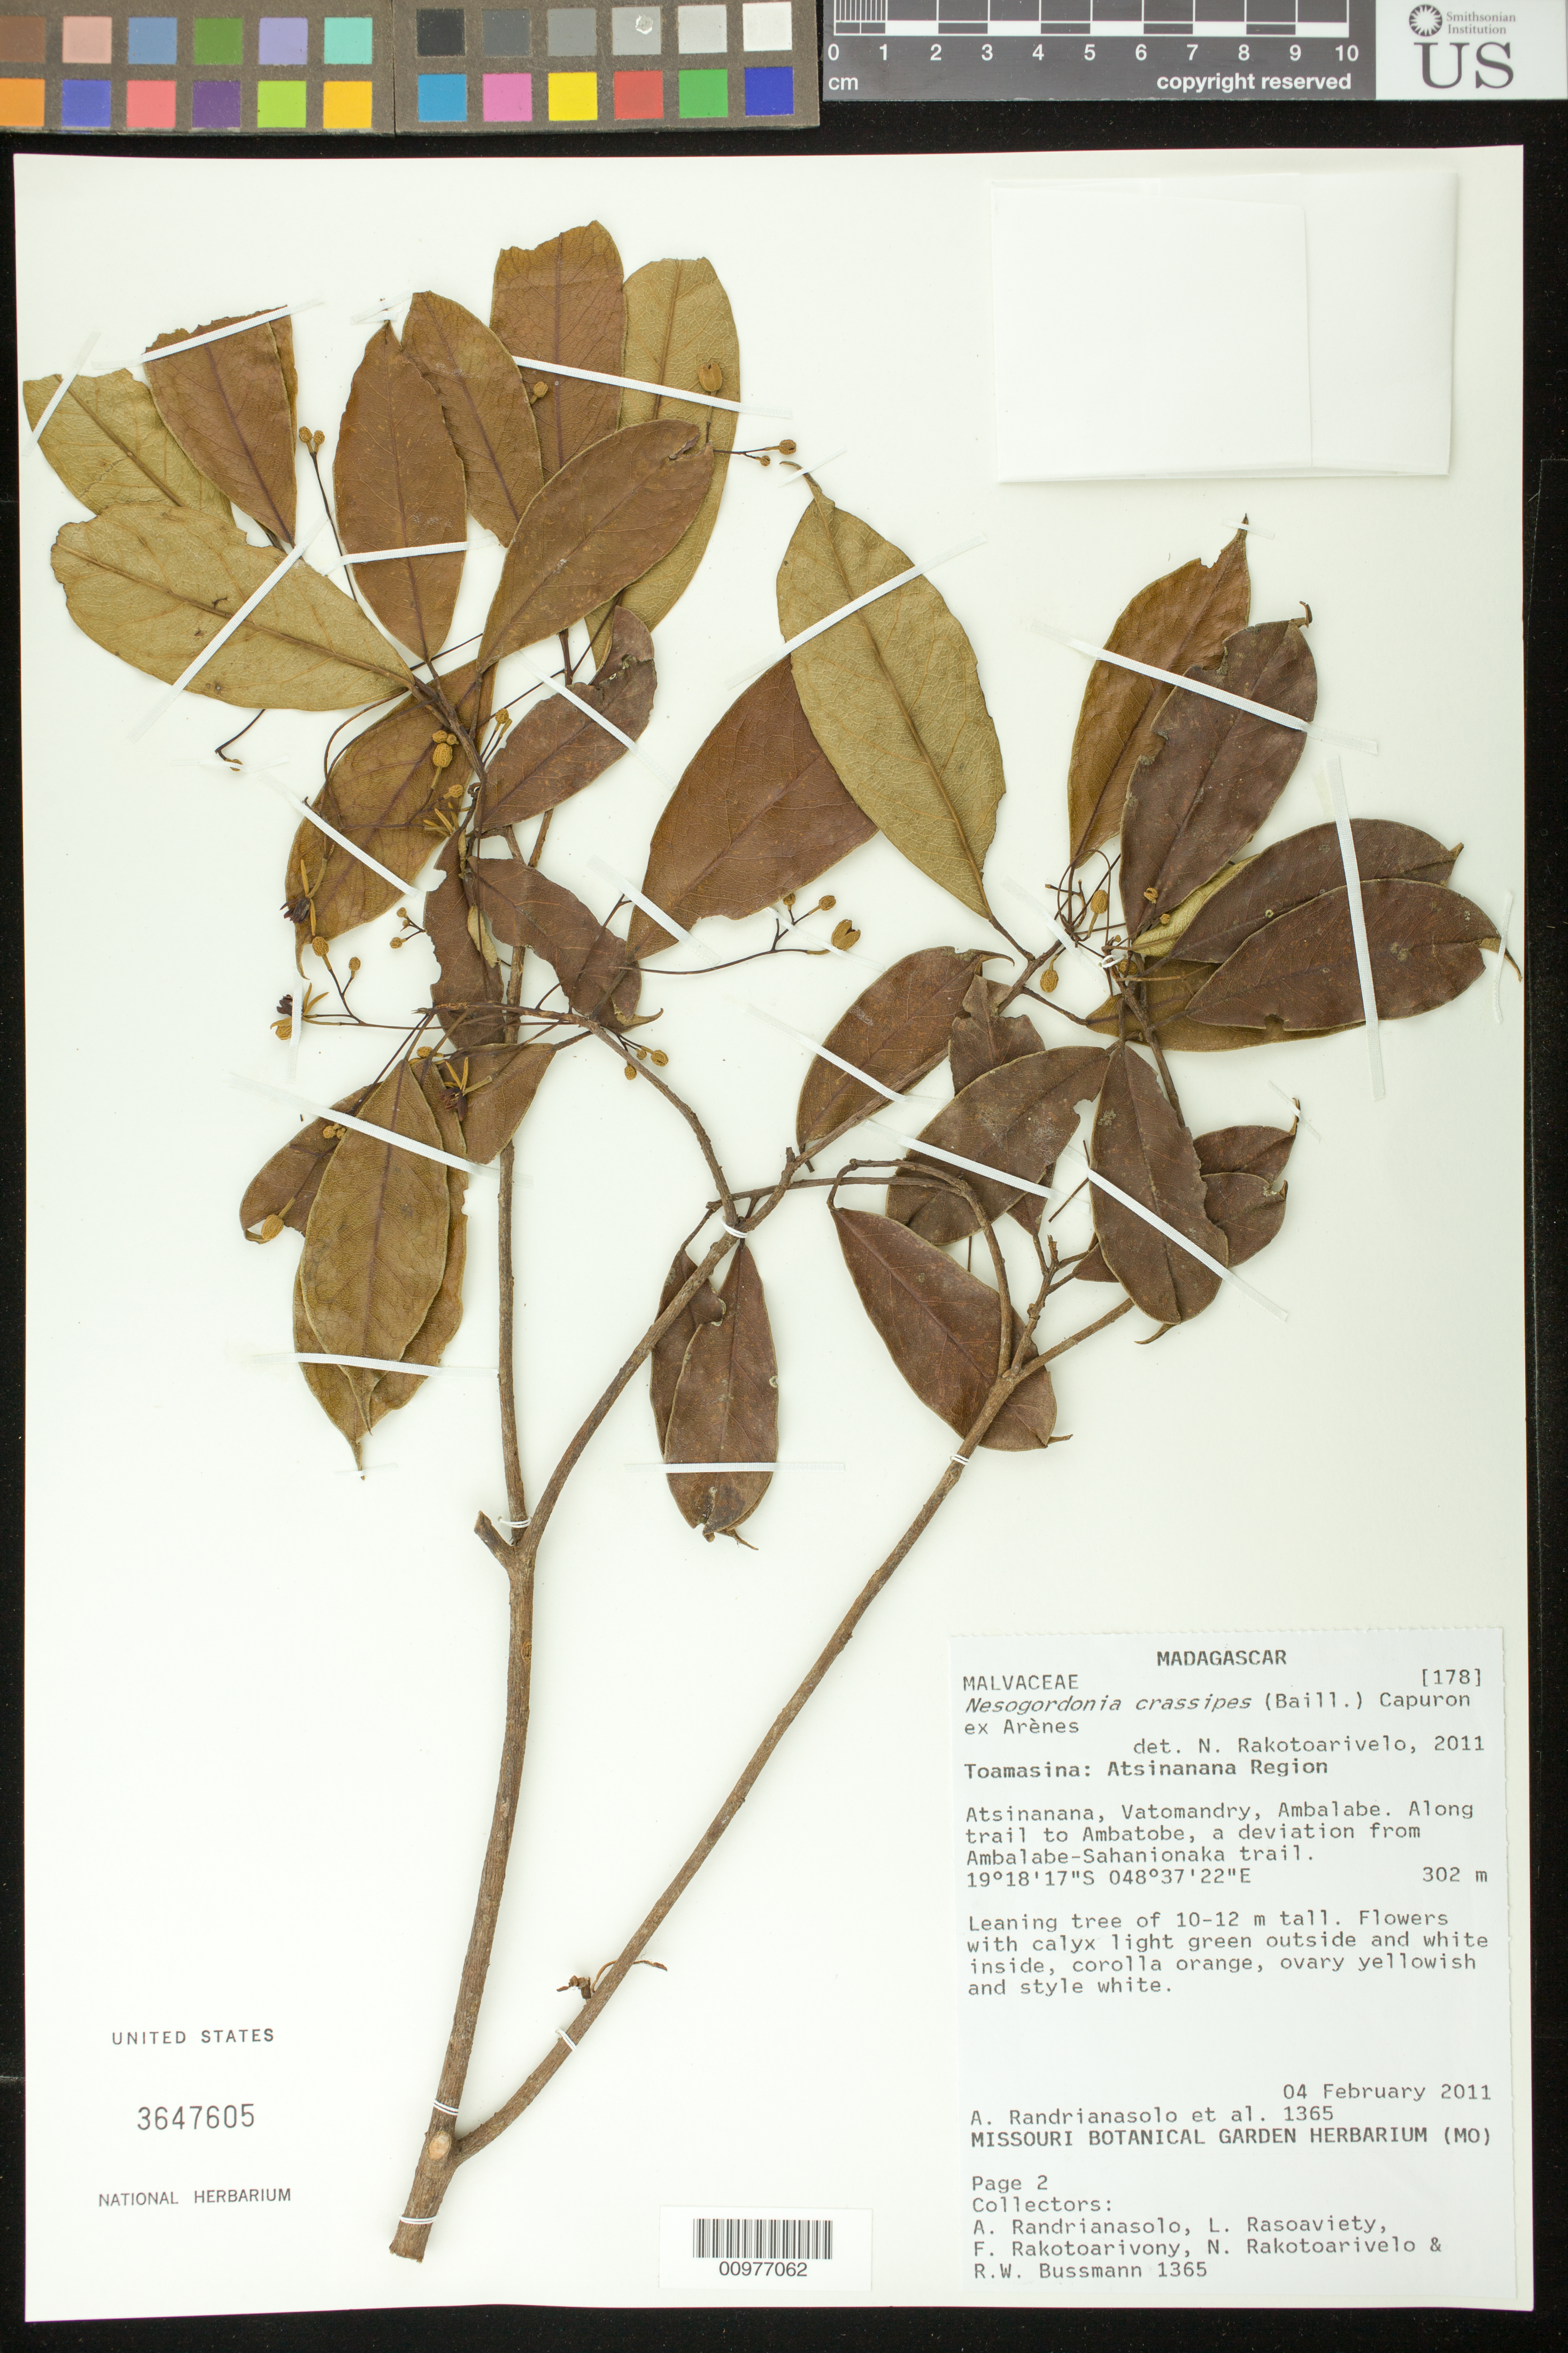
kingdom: Plantae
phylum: Tracheophyta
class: Magnoliopsida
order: Malvales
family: Malvaceae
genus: Nesogordonia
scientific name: Nesogordonia crassipes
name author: (Baill.) Capuron ex Arènes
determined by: Rakotoarivelo, N.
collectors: A. Randrianasolo et al.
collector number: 1365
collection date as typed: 04 February 2011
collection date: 2011-02-04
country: Madagascar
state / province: Atsinanana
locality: Atsinanana, Vatomandry, Ambalabe. Along trail to Ambatobe, a deviation from Ambalabe-Sahanionaka trail.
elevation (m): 302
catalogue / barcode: US 3647605